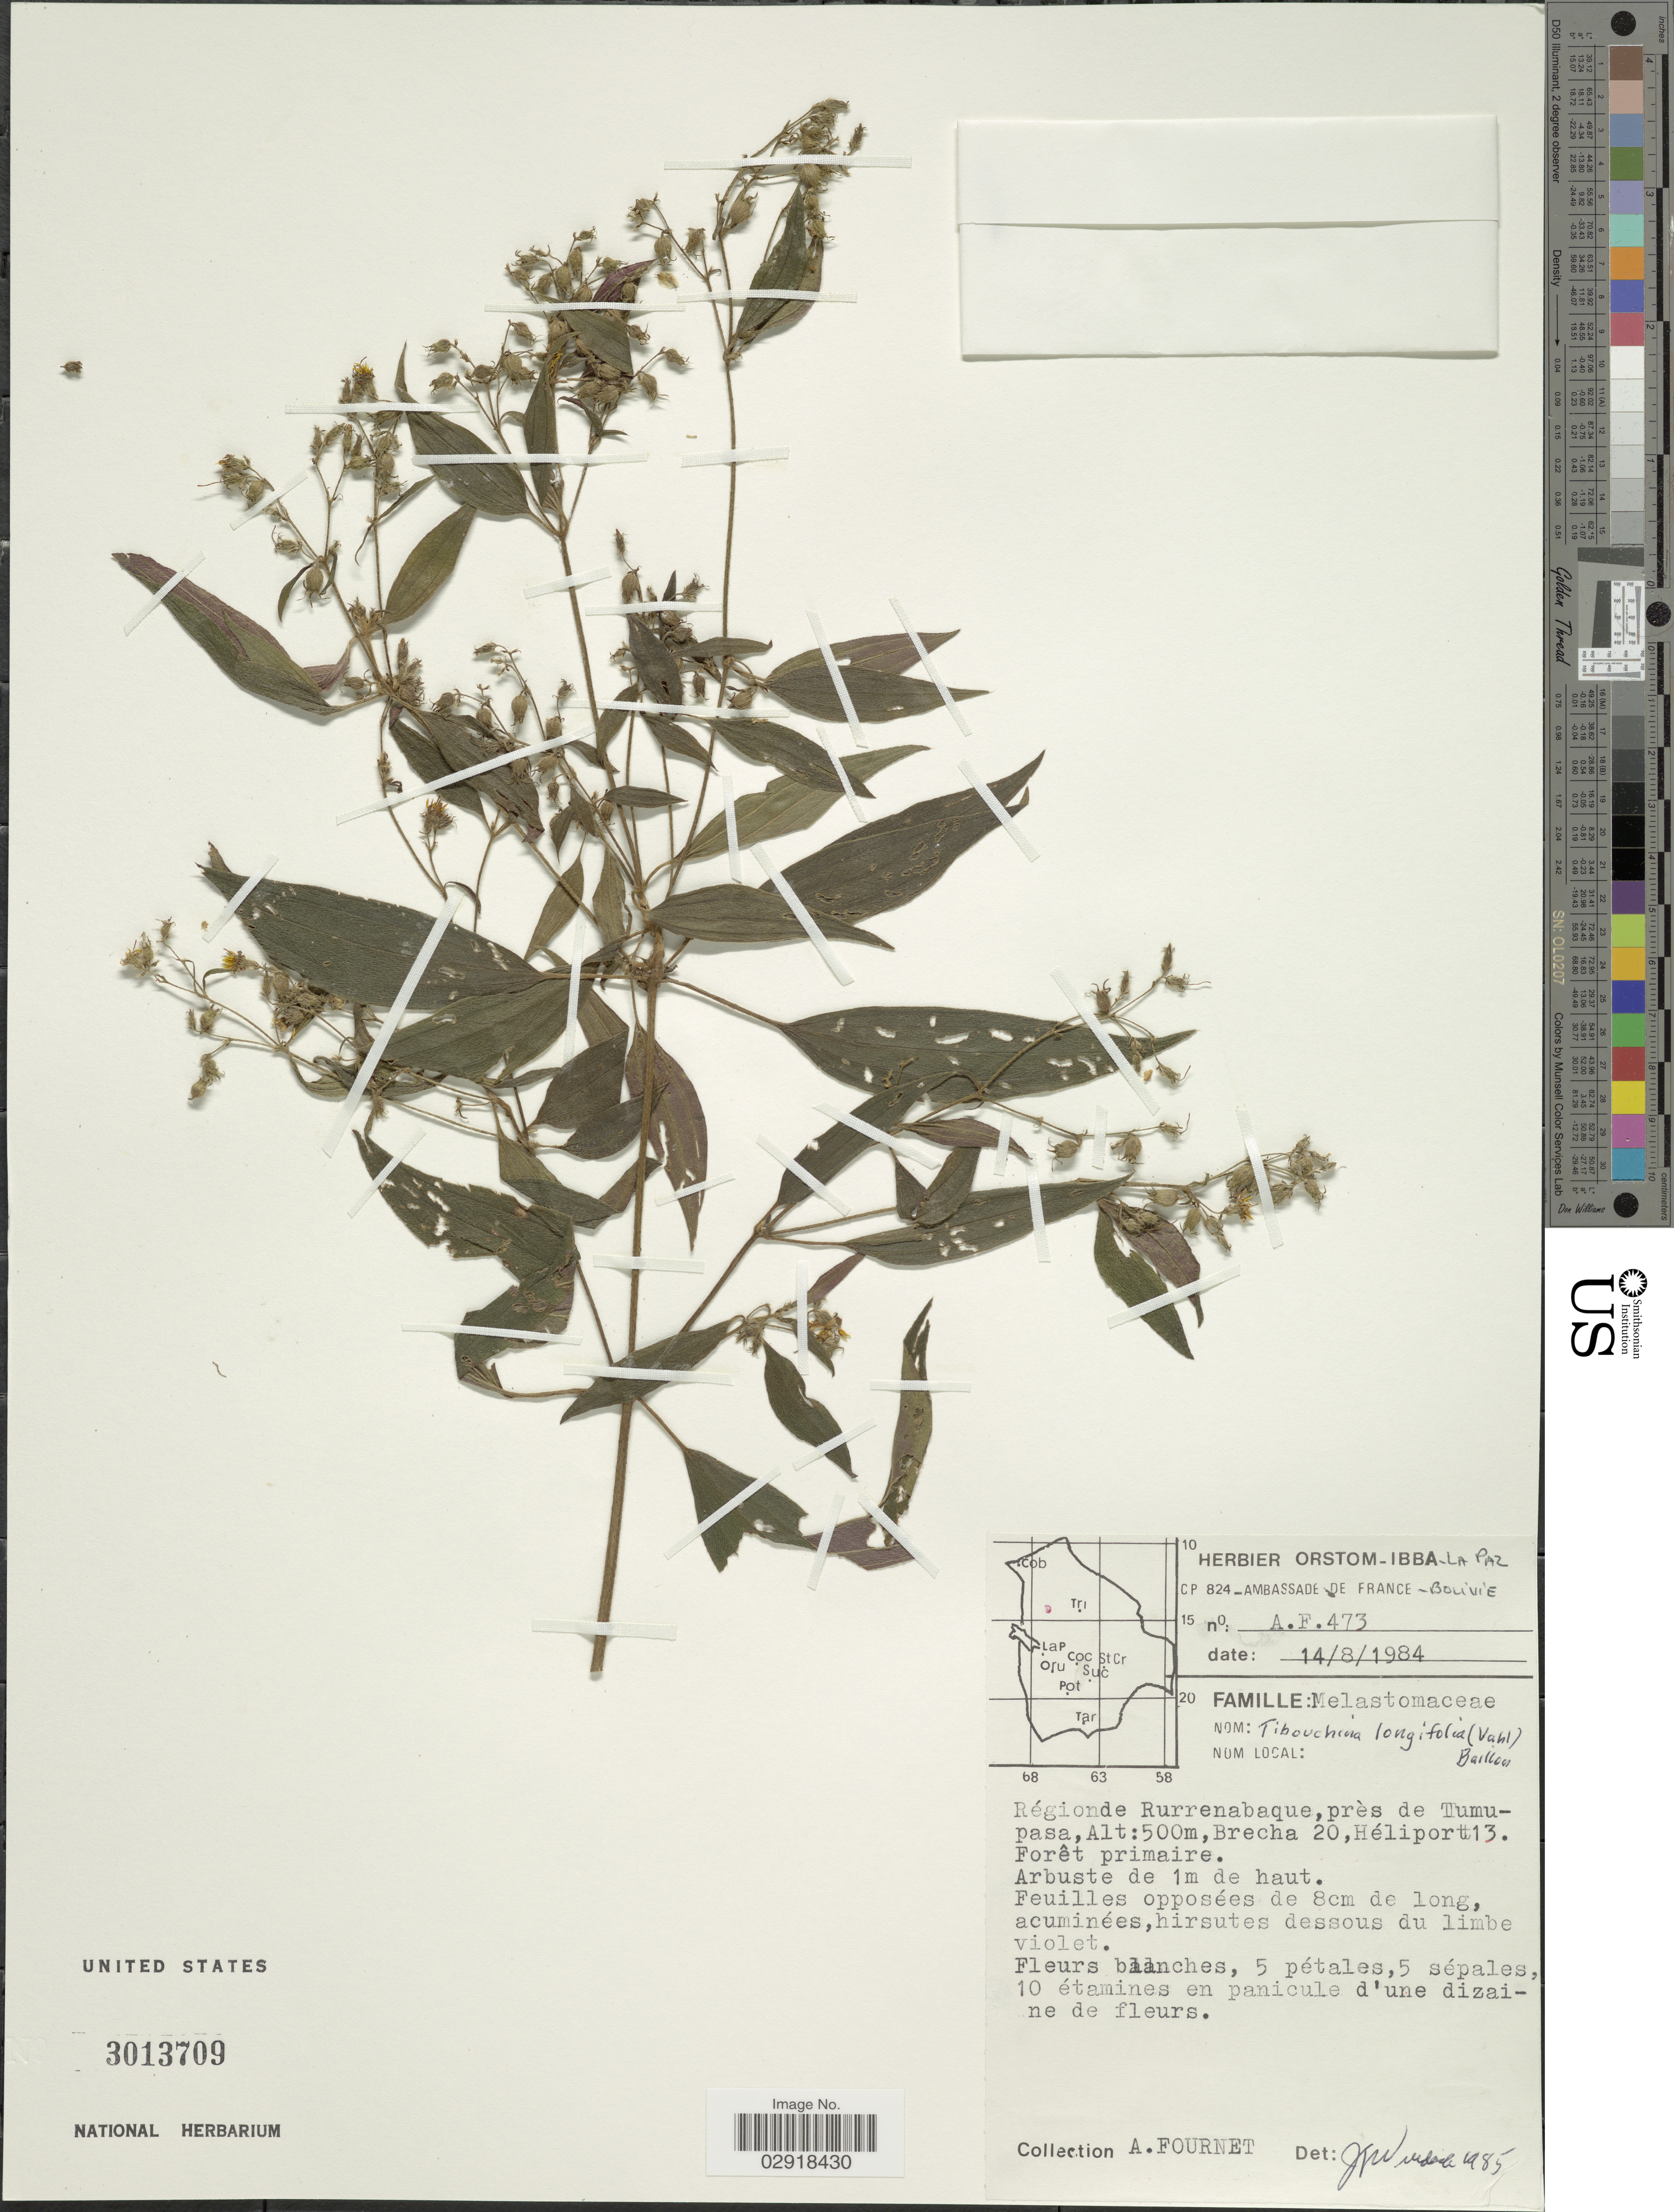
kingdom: Plantae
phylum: Tracheophyta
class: Magnoliopsida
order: Myrtales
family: Melastomataceae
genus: Chaetogastra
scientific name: Chaetogastra longifolia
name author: (Vahl) DC.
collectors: A. Fournet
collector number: AF473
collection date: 1984-08-14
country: Bolivia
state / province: La Paz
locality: Régionde Rurrenabaque, près de Tumupasa, Brecha 20, Héliport 13.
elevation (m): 500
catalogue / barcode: US 3013709